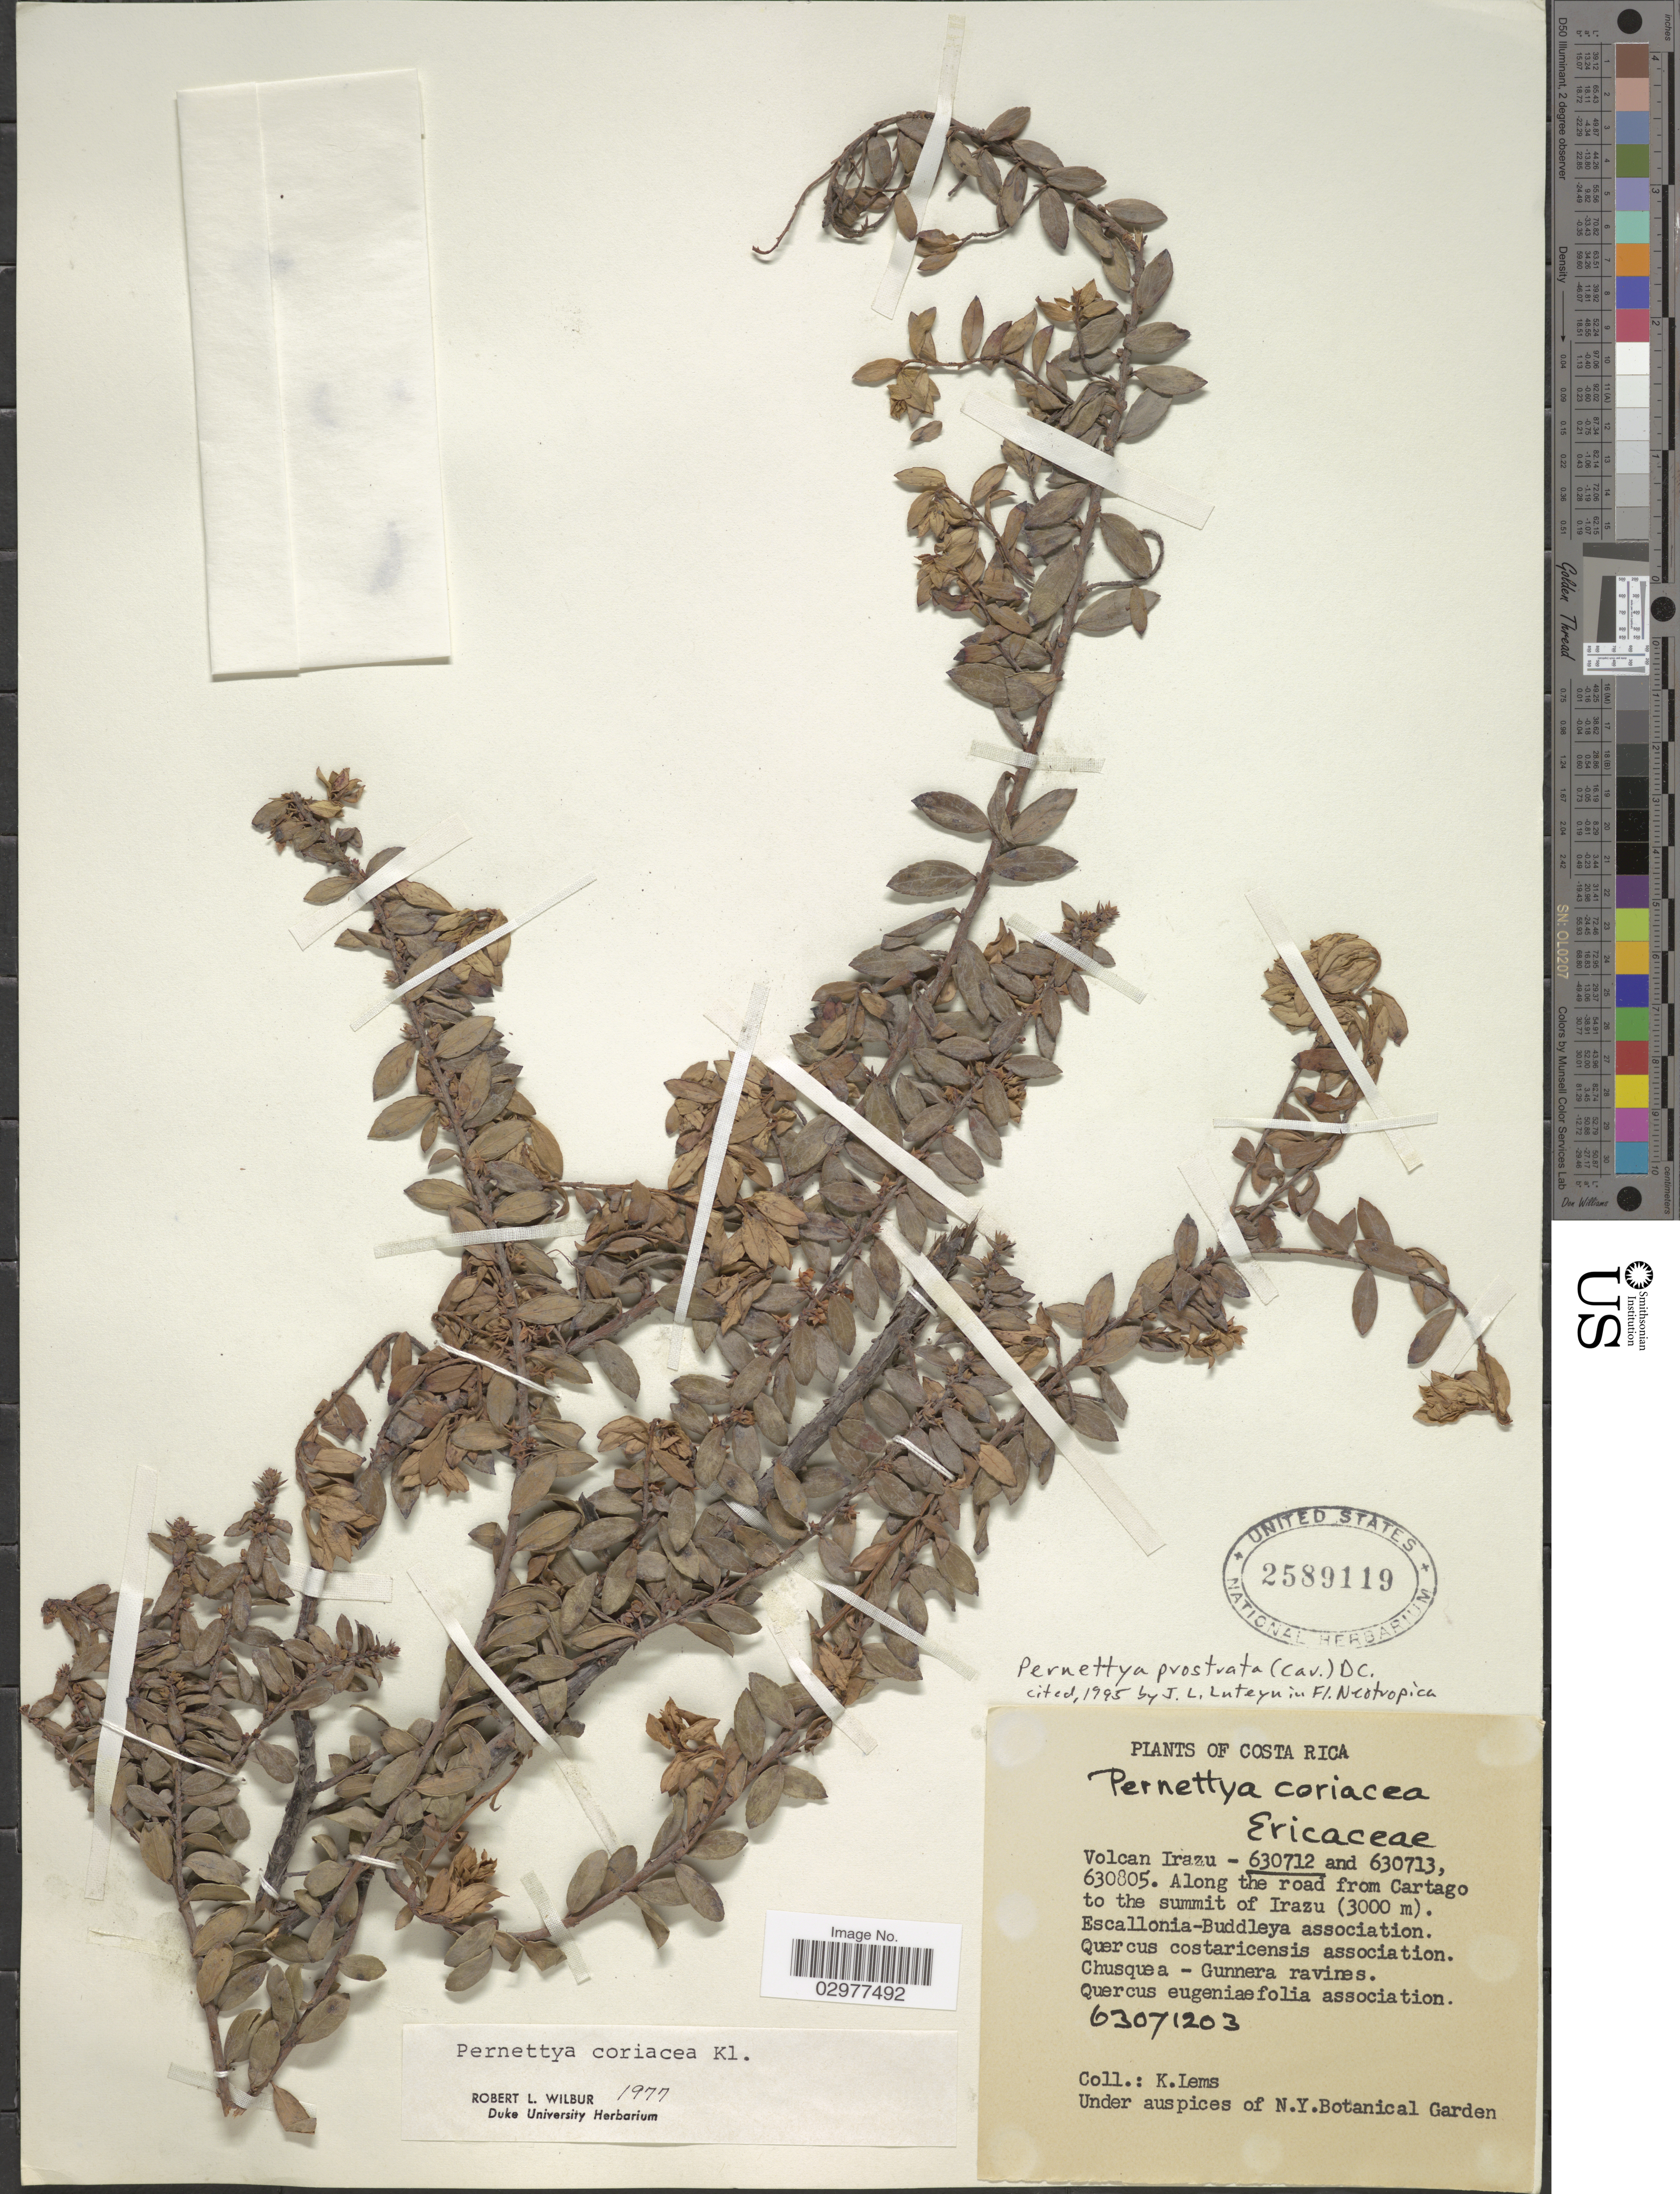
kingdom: Plantae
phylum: Tracheophyta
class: Magnoliopsida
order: Ericales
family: Ericaceae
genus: Pernettya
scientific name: Pernettya prostrata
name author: (Cav.) DC.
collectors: K. Lems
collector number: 63071203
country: Costa Rica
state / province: Cartago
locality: Along the road from Cartago to the summit of Irazu.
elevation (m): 3000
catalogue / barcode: US 2589119